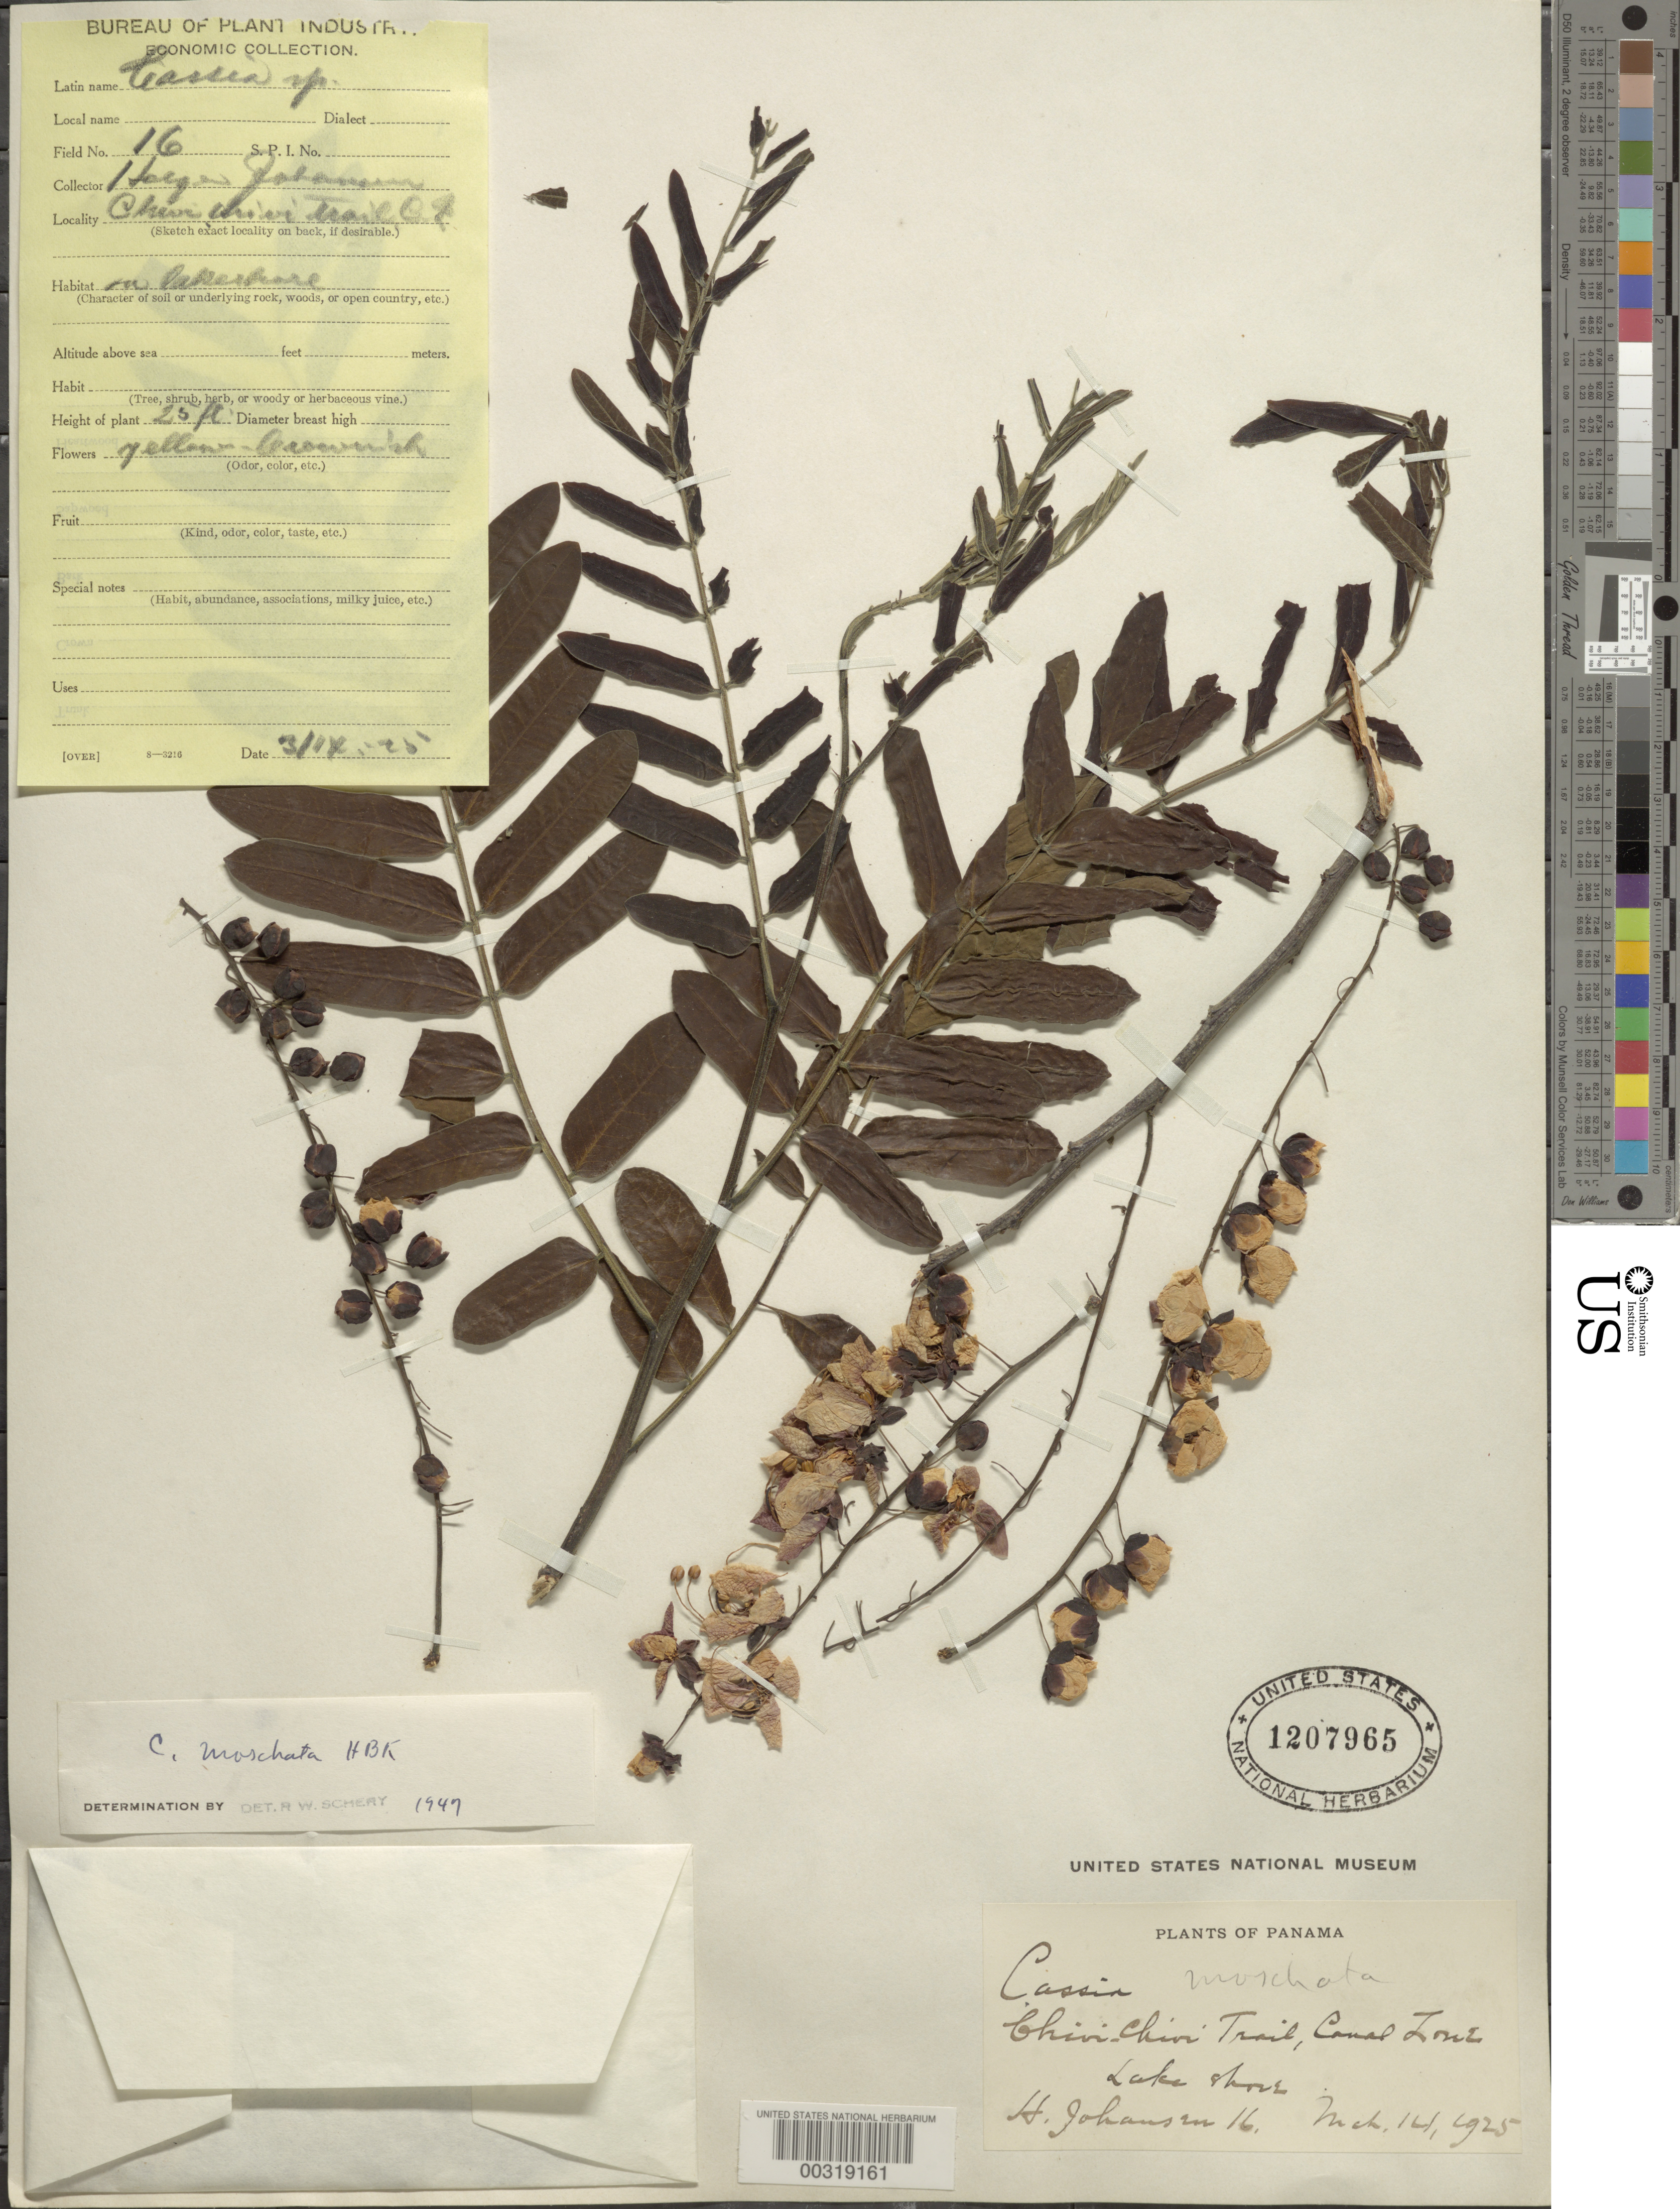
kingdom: Plantae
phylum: Tracheophyta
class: Magnoliopsida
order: Fabales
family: Fabaceae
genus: Cassia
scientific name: Cassia moschata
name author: Kunth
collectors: H. Johansen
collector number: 16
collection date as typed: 14 Mar 1925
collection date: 1925-03-14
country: Panama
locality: Chivi Chivi Trail.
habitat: Lake shore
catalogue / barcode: US 1207965